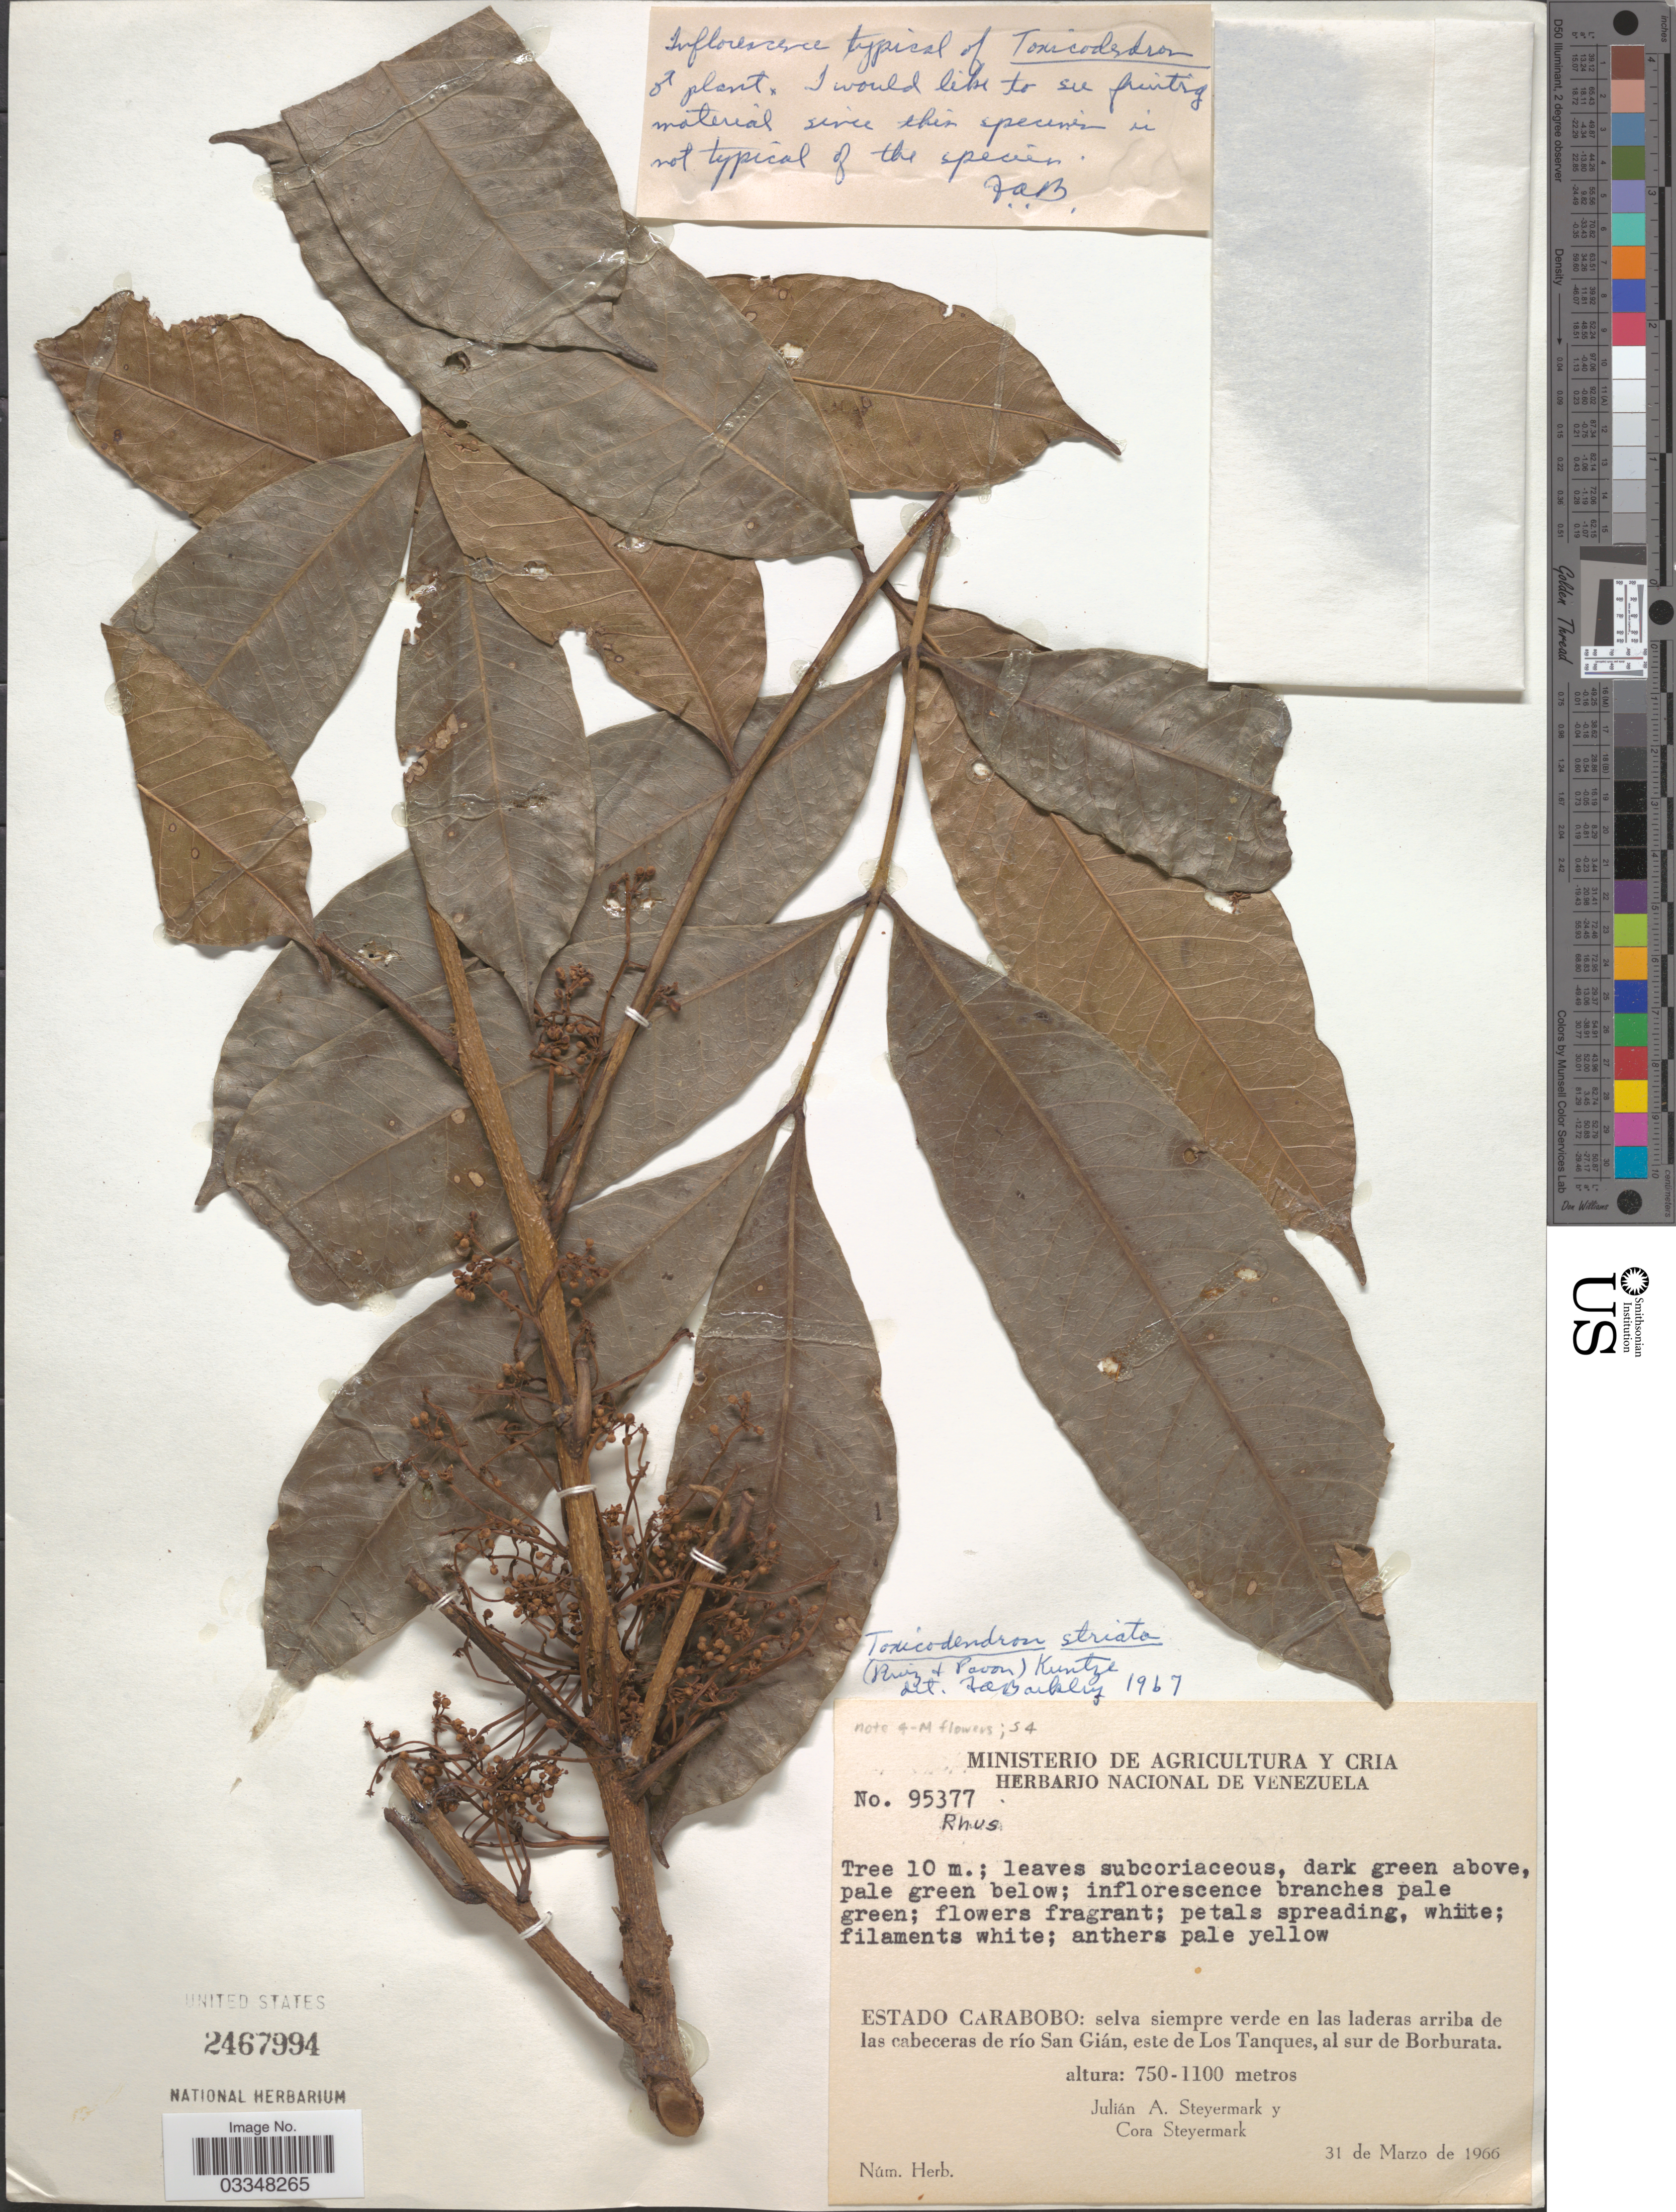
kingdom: Plantae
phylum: Tracheophyta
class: Magnoliopsida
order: Sapindales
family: Rutaceae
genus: Zanthoxylum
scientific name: Zanthoxylum magnifructum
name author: Reynel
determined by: Londoño-Echeverri, Y.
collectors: J. Steyermark & C. Steyermark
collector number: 95377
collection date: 1966-03-31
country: Venezuela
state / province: Carabobo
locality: Selva siempre verde en las laderas arriba de las cabeceras de río San Gián, este de Los Tanques, al sur de Borburata.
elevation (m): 750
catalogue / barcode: US 2467994